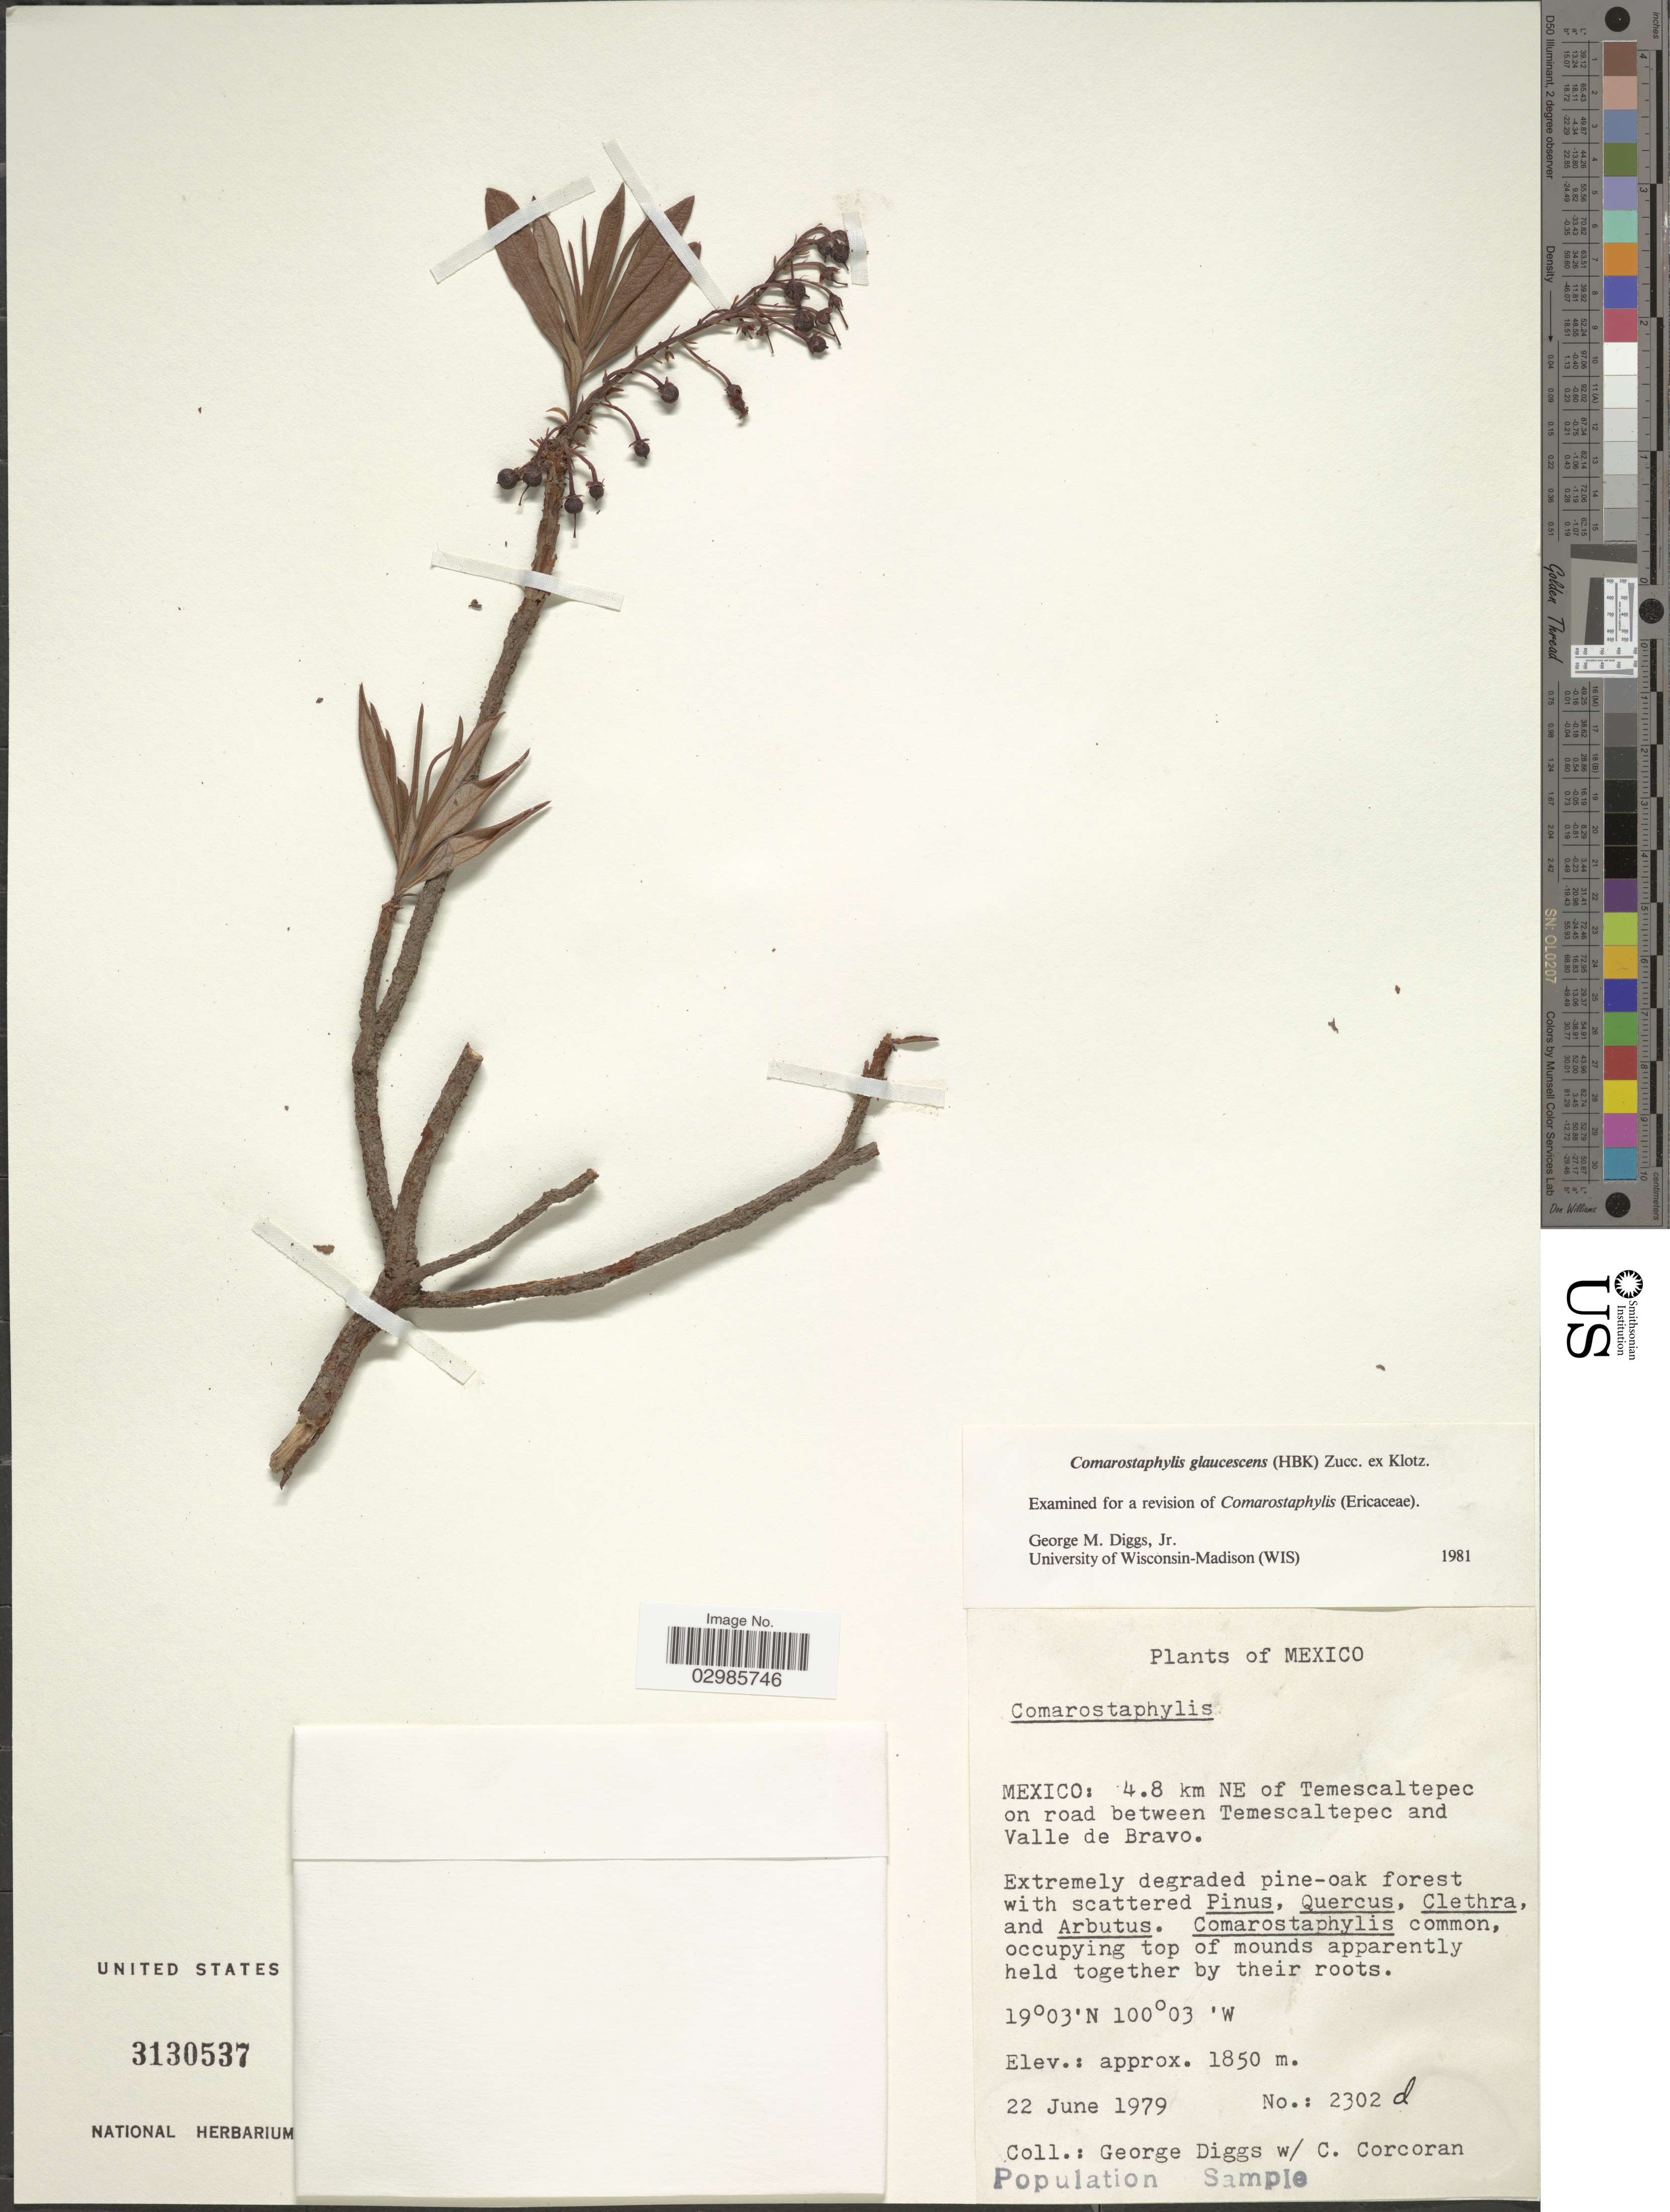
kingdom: Plantae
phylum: Tracheophyta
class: Magnoliopsida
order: Ericales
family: Ericaceae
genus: Comarostaphylis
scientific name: Comarostaphylis glaucescens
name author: (Kunth) Zucc. ex Klotzsch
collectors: G. Diggs & C. Corcoran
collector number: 2302d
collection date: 1979-06-22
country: Mexico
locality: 4.8 km NE of Temescaltepec on road between Temescaltepec and Valle de Bravo.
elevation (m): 1850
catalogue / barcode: US 3130537